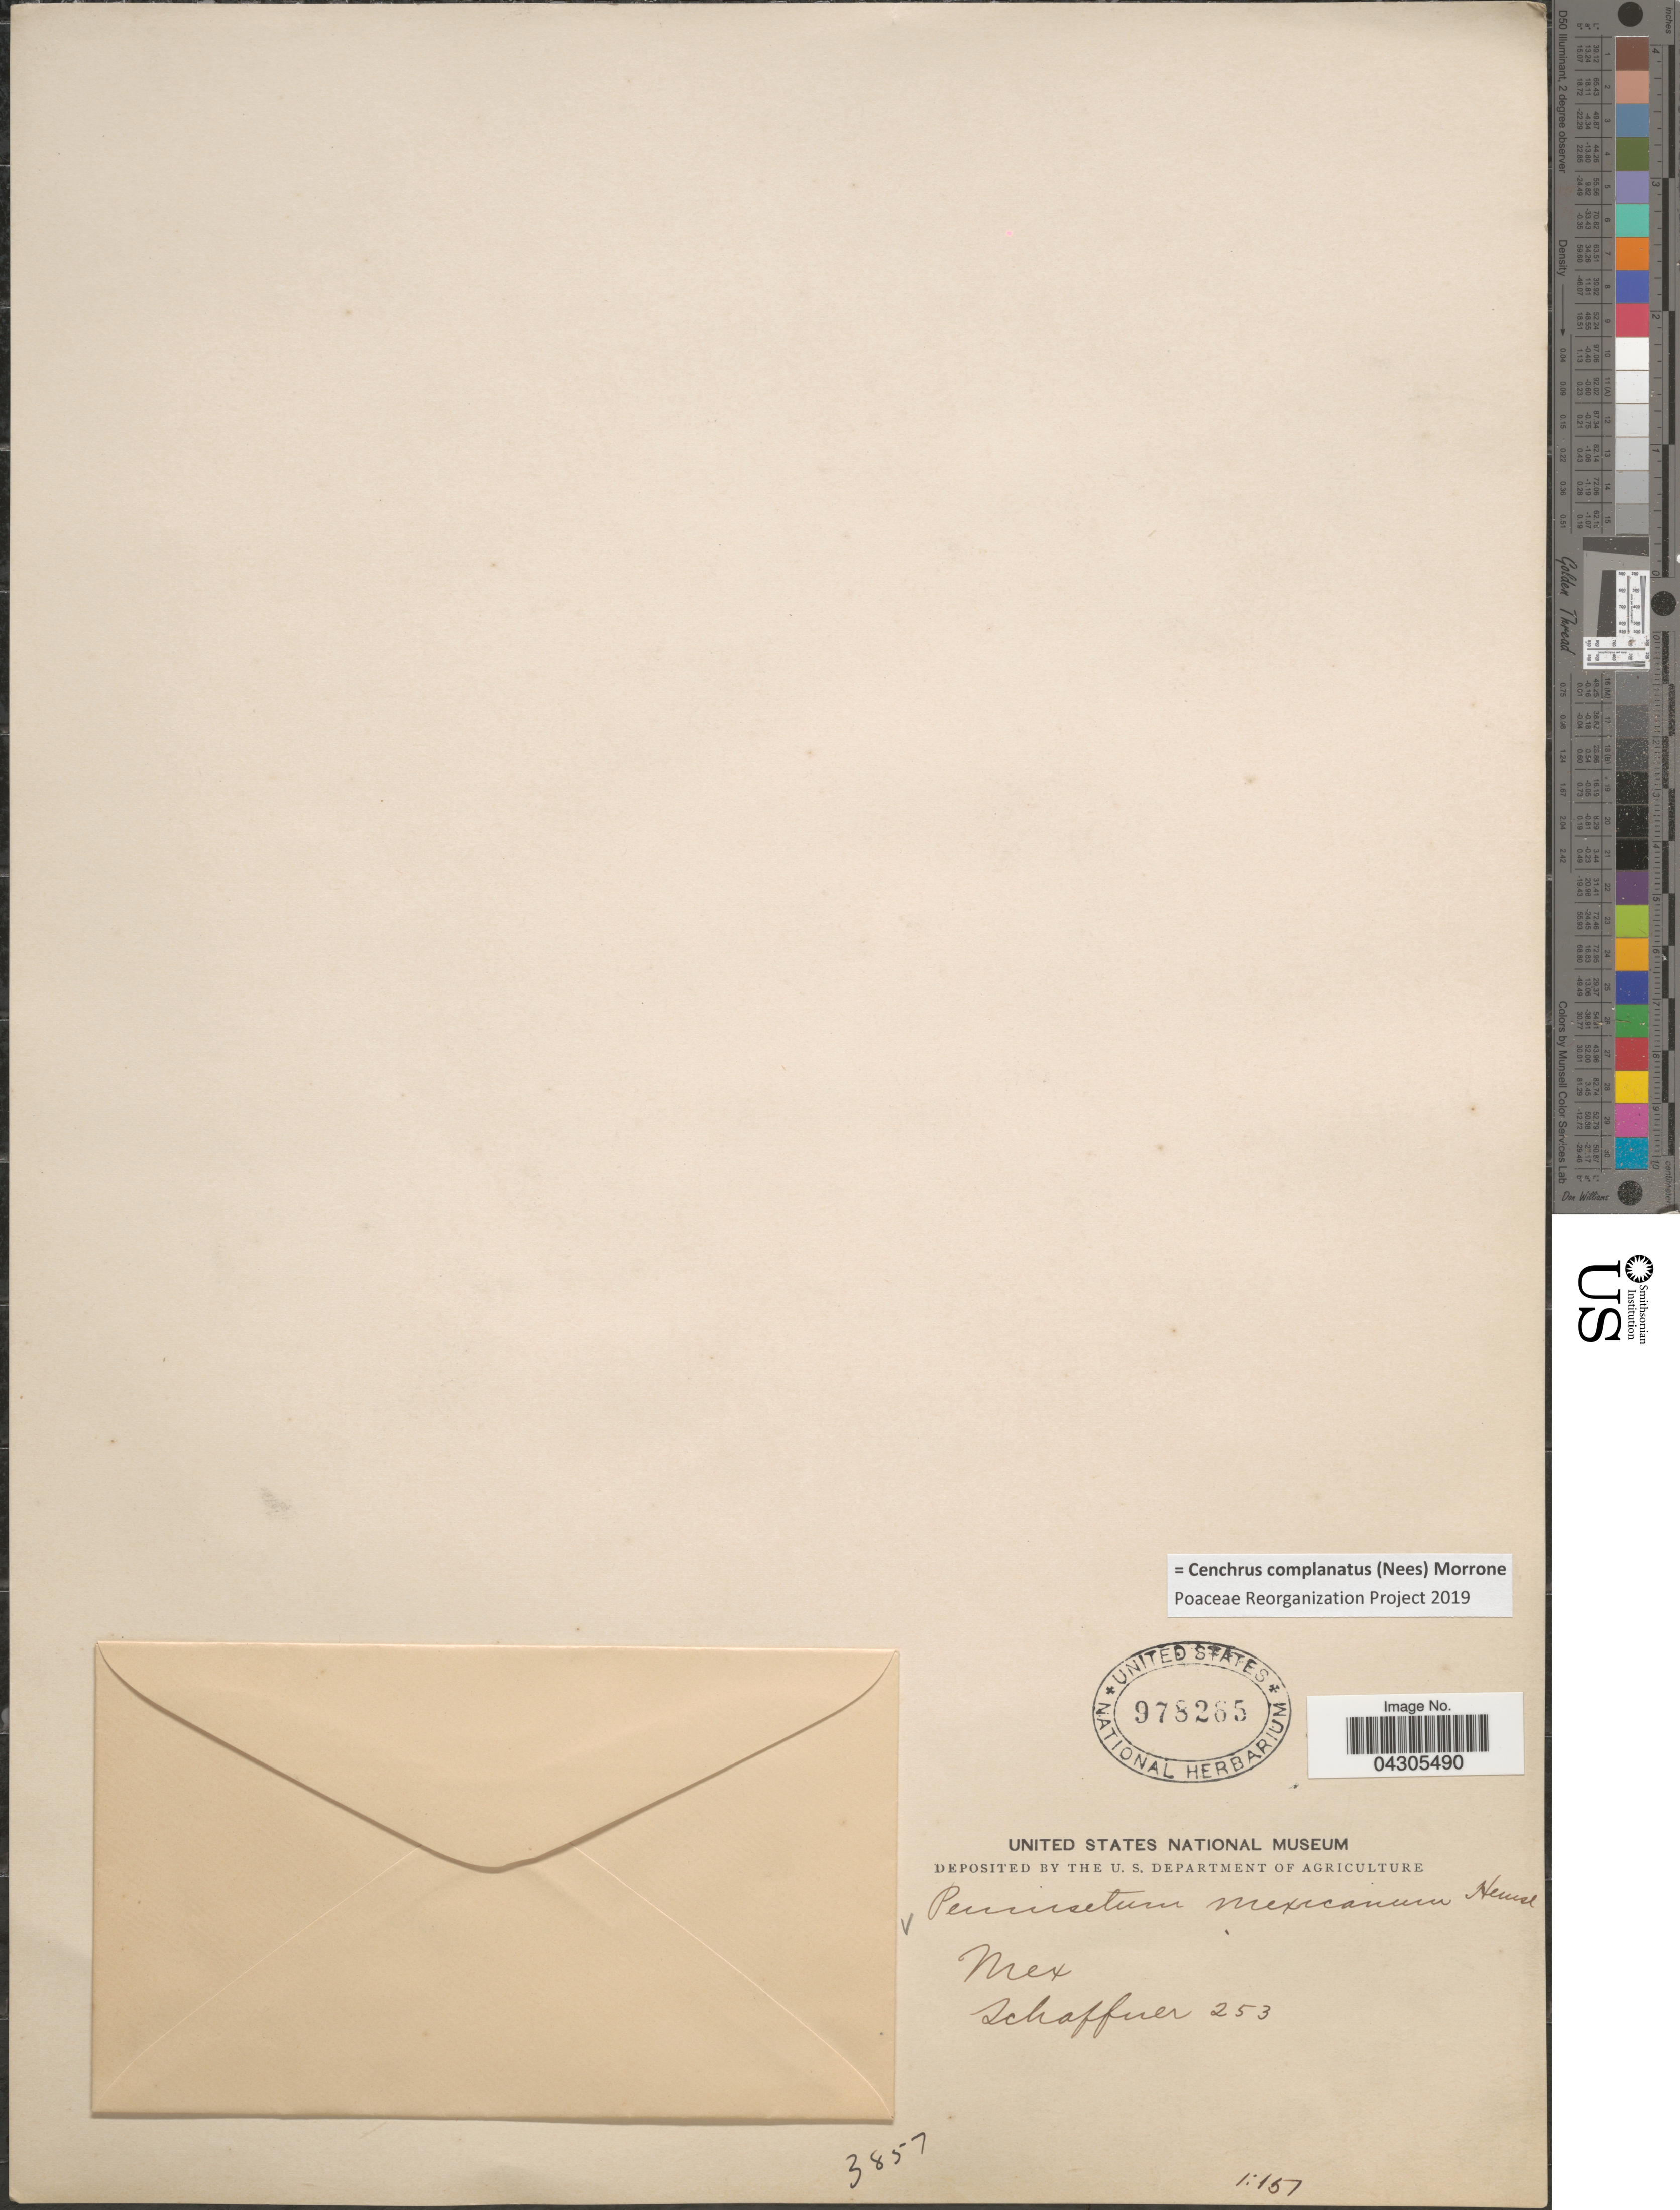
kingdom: Plantae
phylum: Tracheophyta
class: Liliopsida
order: Poales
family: Poaceae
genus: Cenchrus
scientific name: Cenchrus complanatus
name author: (Nees) Morrone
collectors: -. Schaffner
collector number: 253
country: Mexico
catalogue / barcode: US 978265